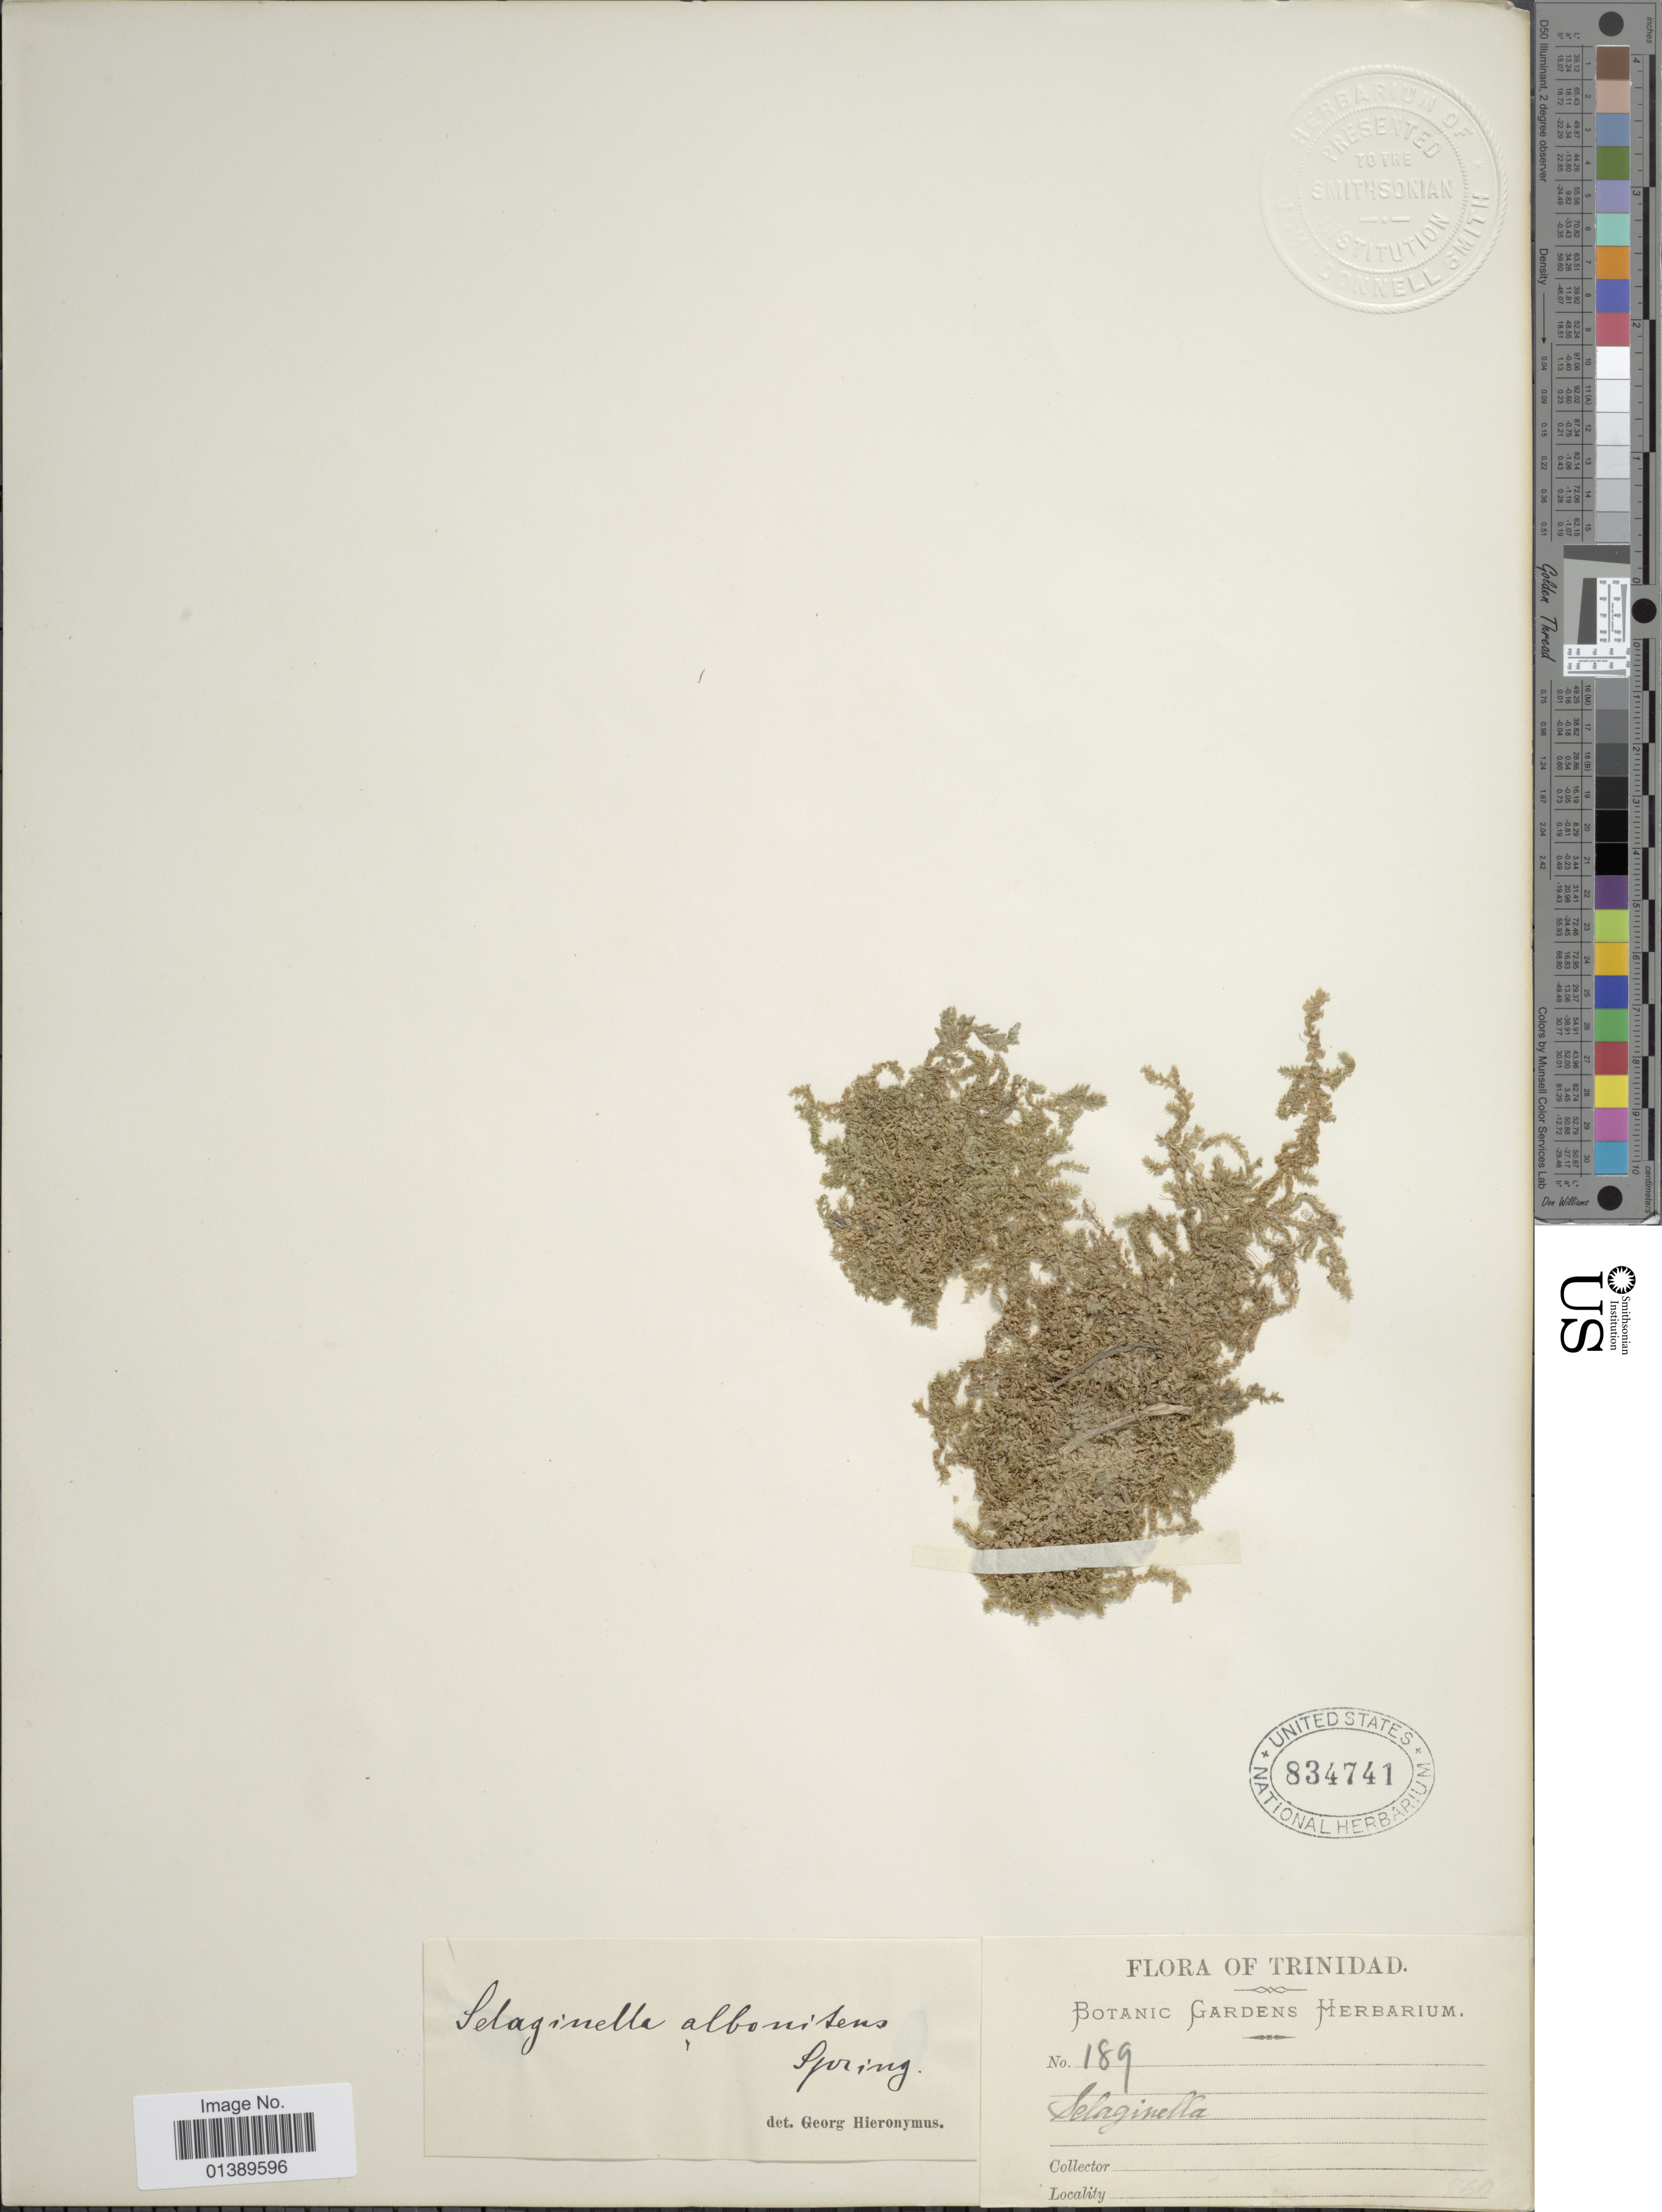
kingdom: Plantae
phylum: Tracheophyta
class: Lycopodiopsida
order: Selaginellales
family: Selaginellaceae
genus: Selaginella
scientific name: Selaginella cladorrhizans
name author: A. Br.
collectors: ex herb. Botanic Gardens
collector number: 189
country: Trinidad and Tobago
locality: Trinidad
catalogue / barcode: US 834741